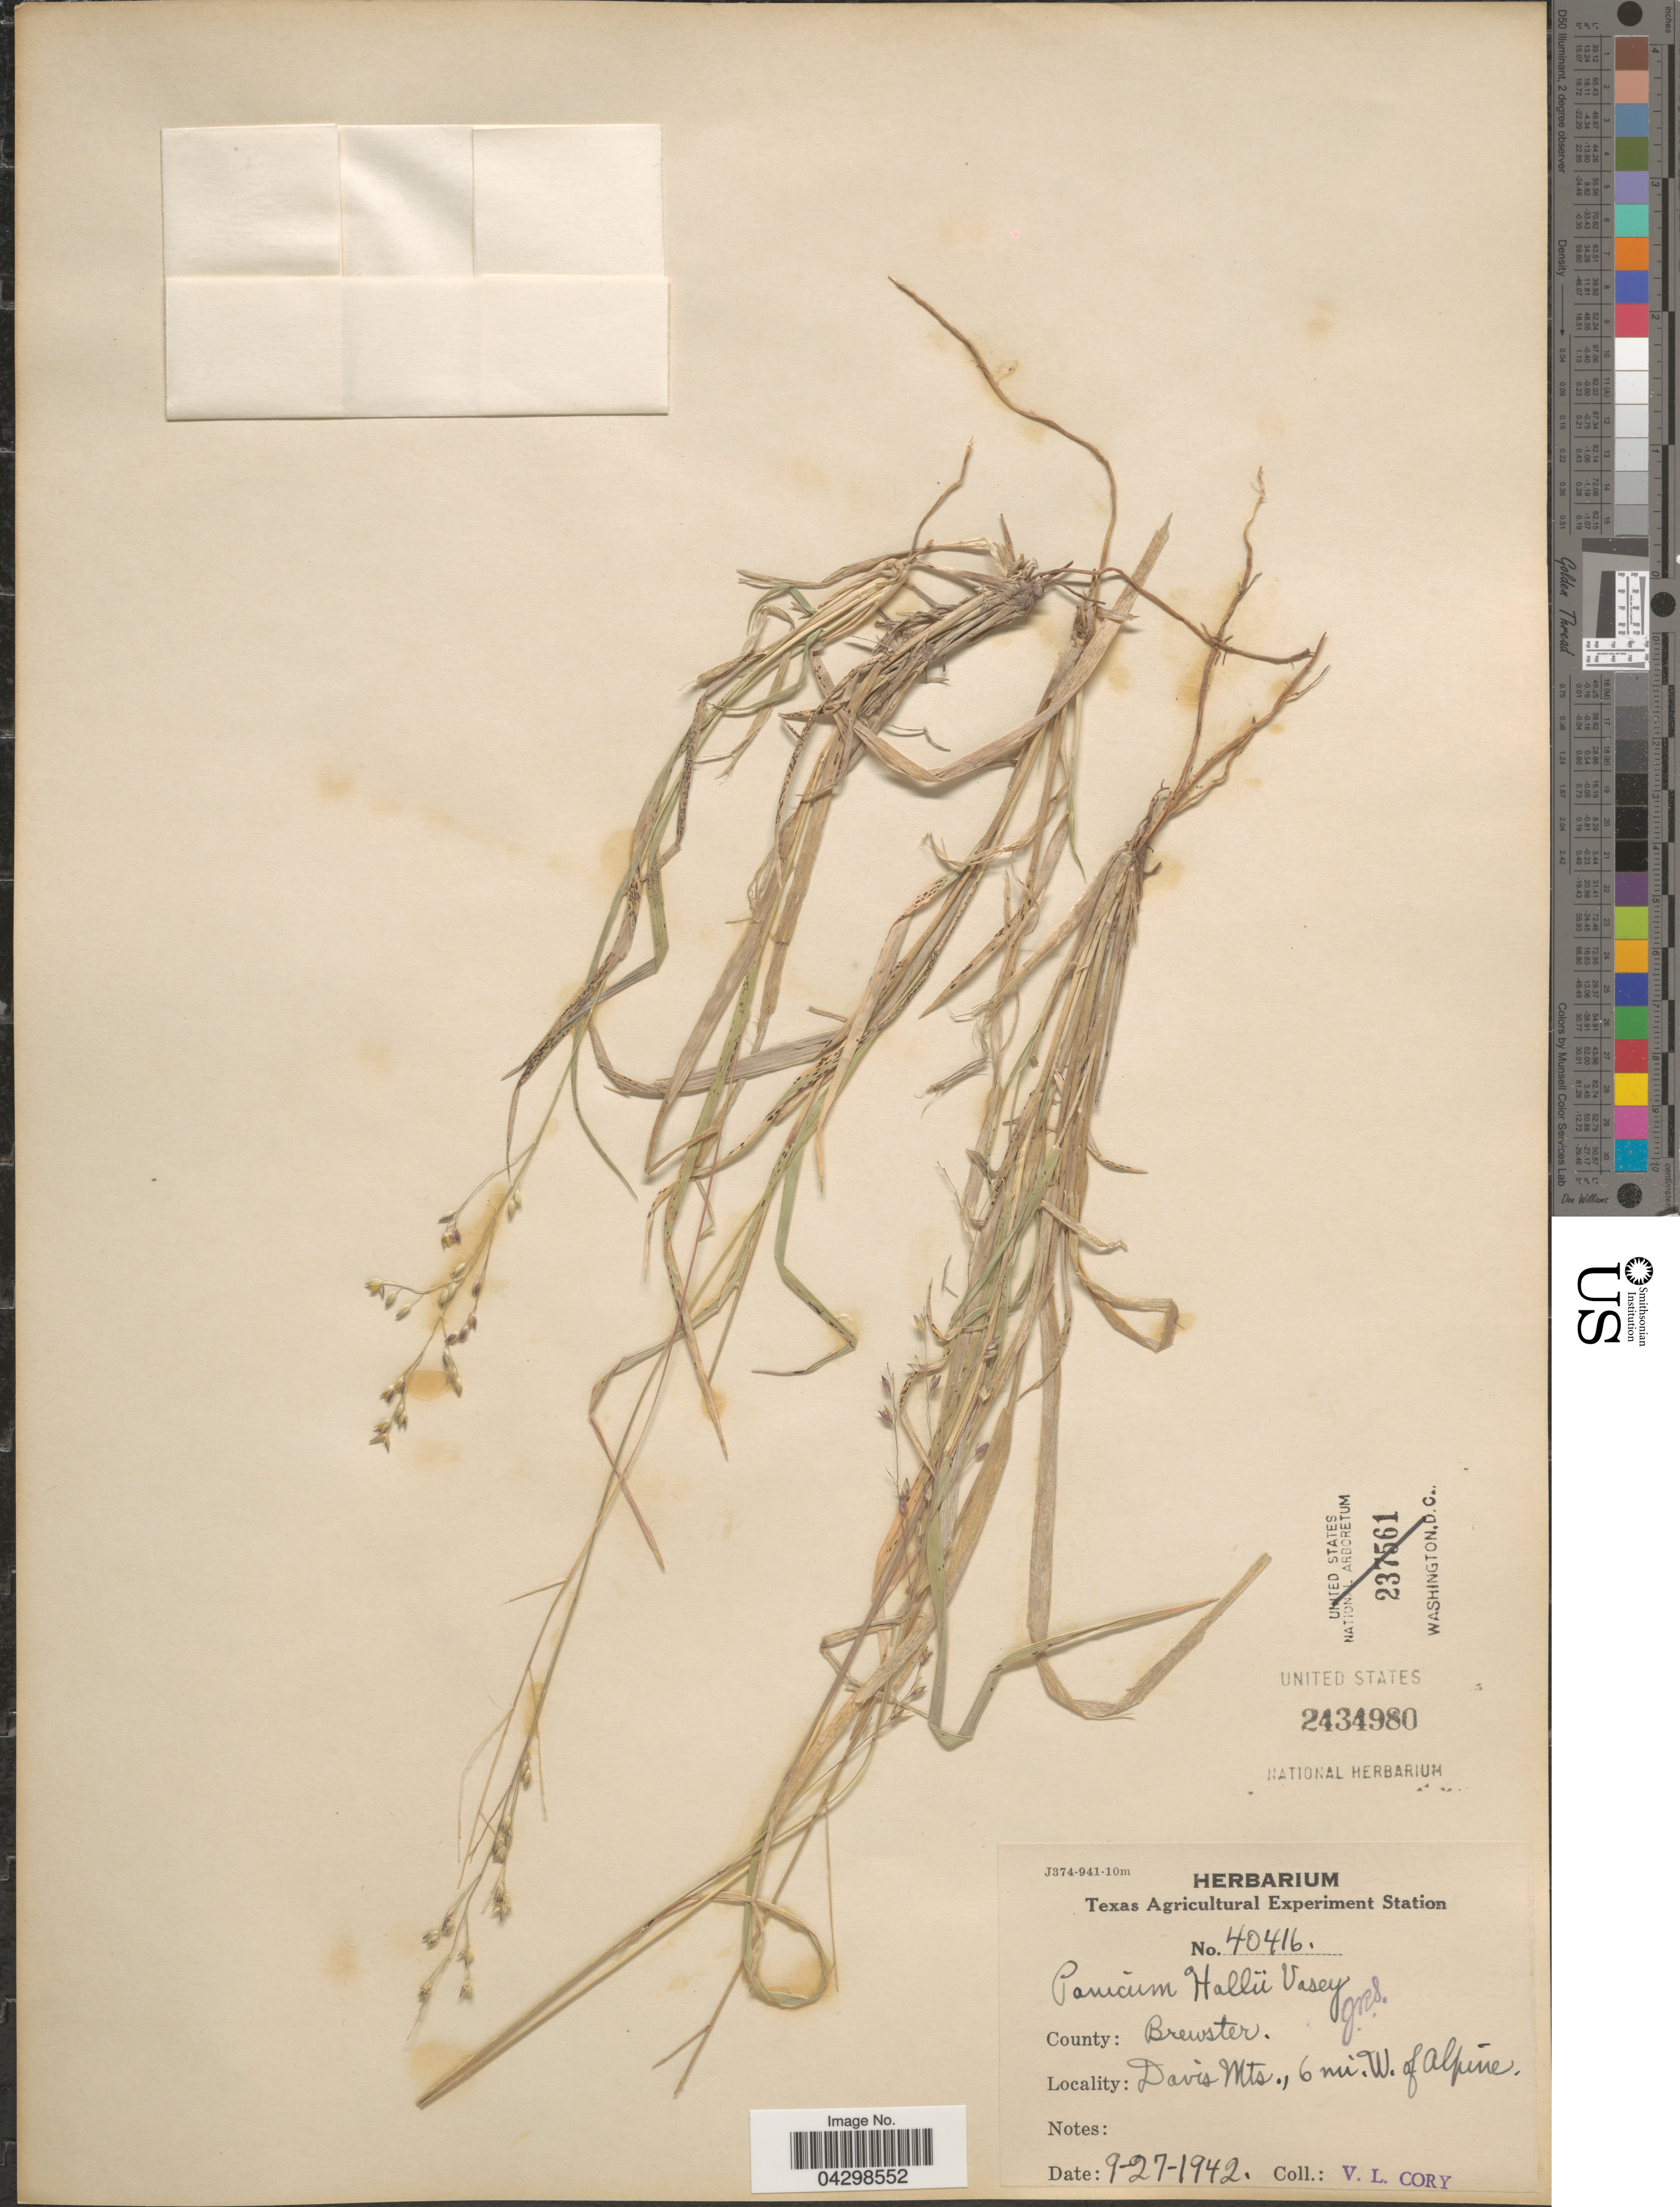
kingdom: Plantae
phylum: Tracheophyta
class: Liliopsida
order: Poales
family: Poaceae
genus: Panicum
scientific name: Panicum hallii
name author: Vasey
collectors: V. Cory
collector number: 40416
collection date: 1942-09-27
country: United States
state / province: Texas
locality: County: Brewster. Davis Mts., 6 mi. W. of Alpine.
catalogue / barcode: US 2434980